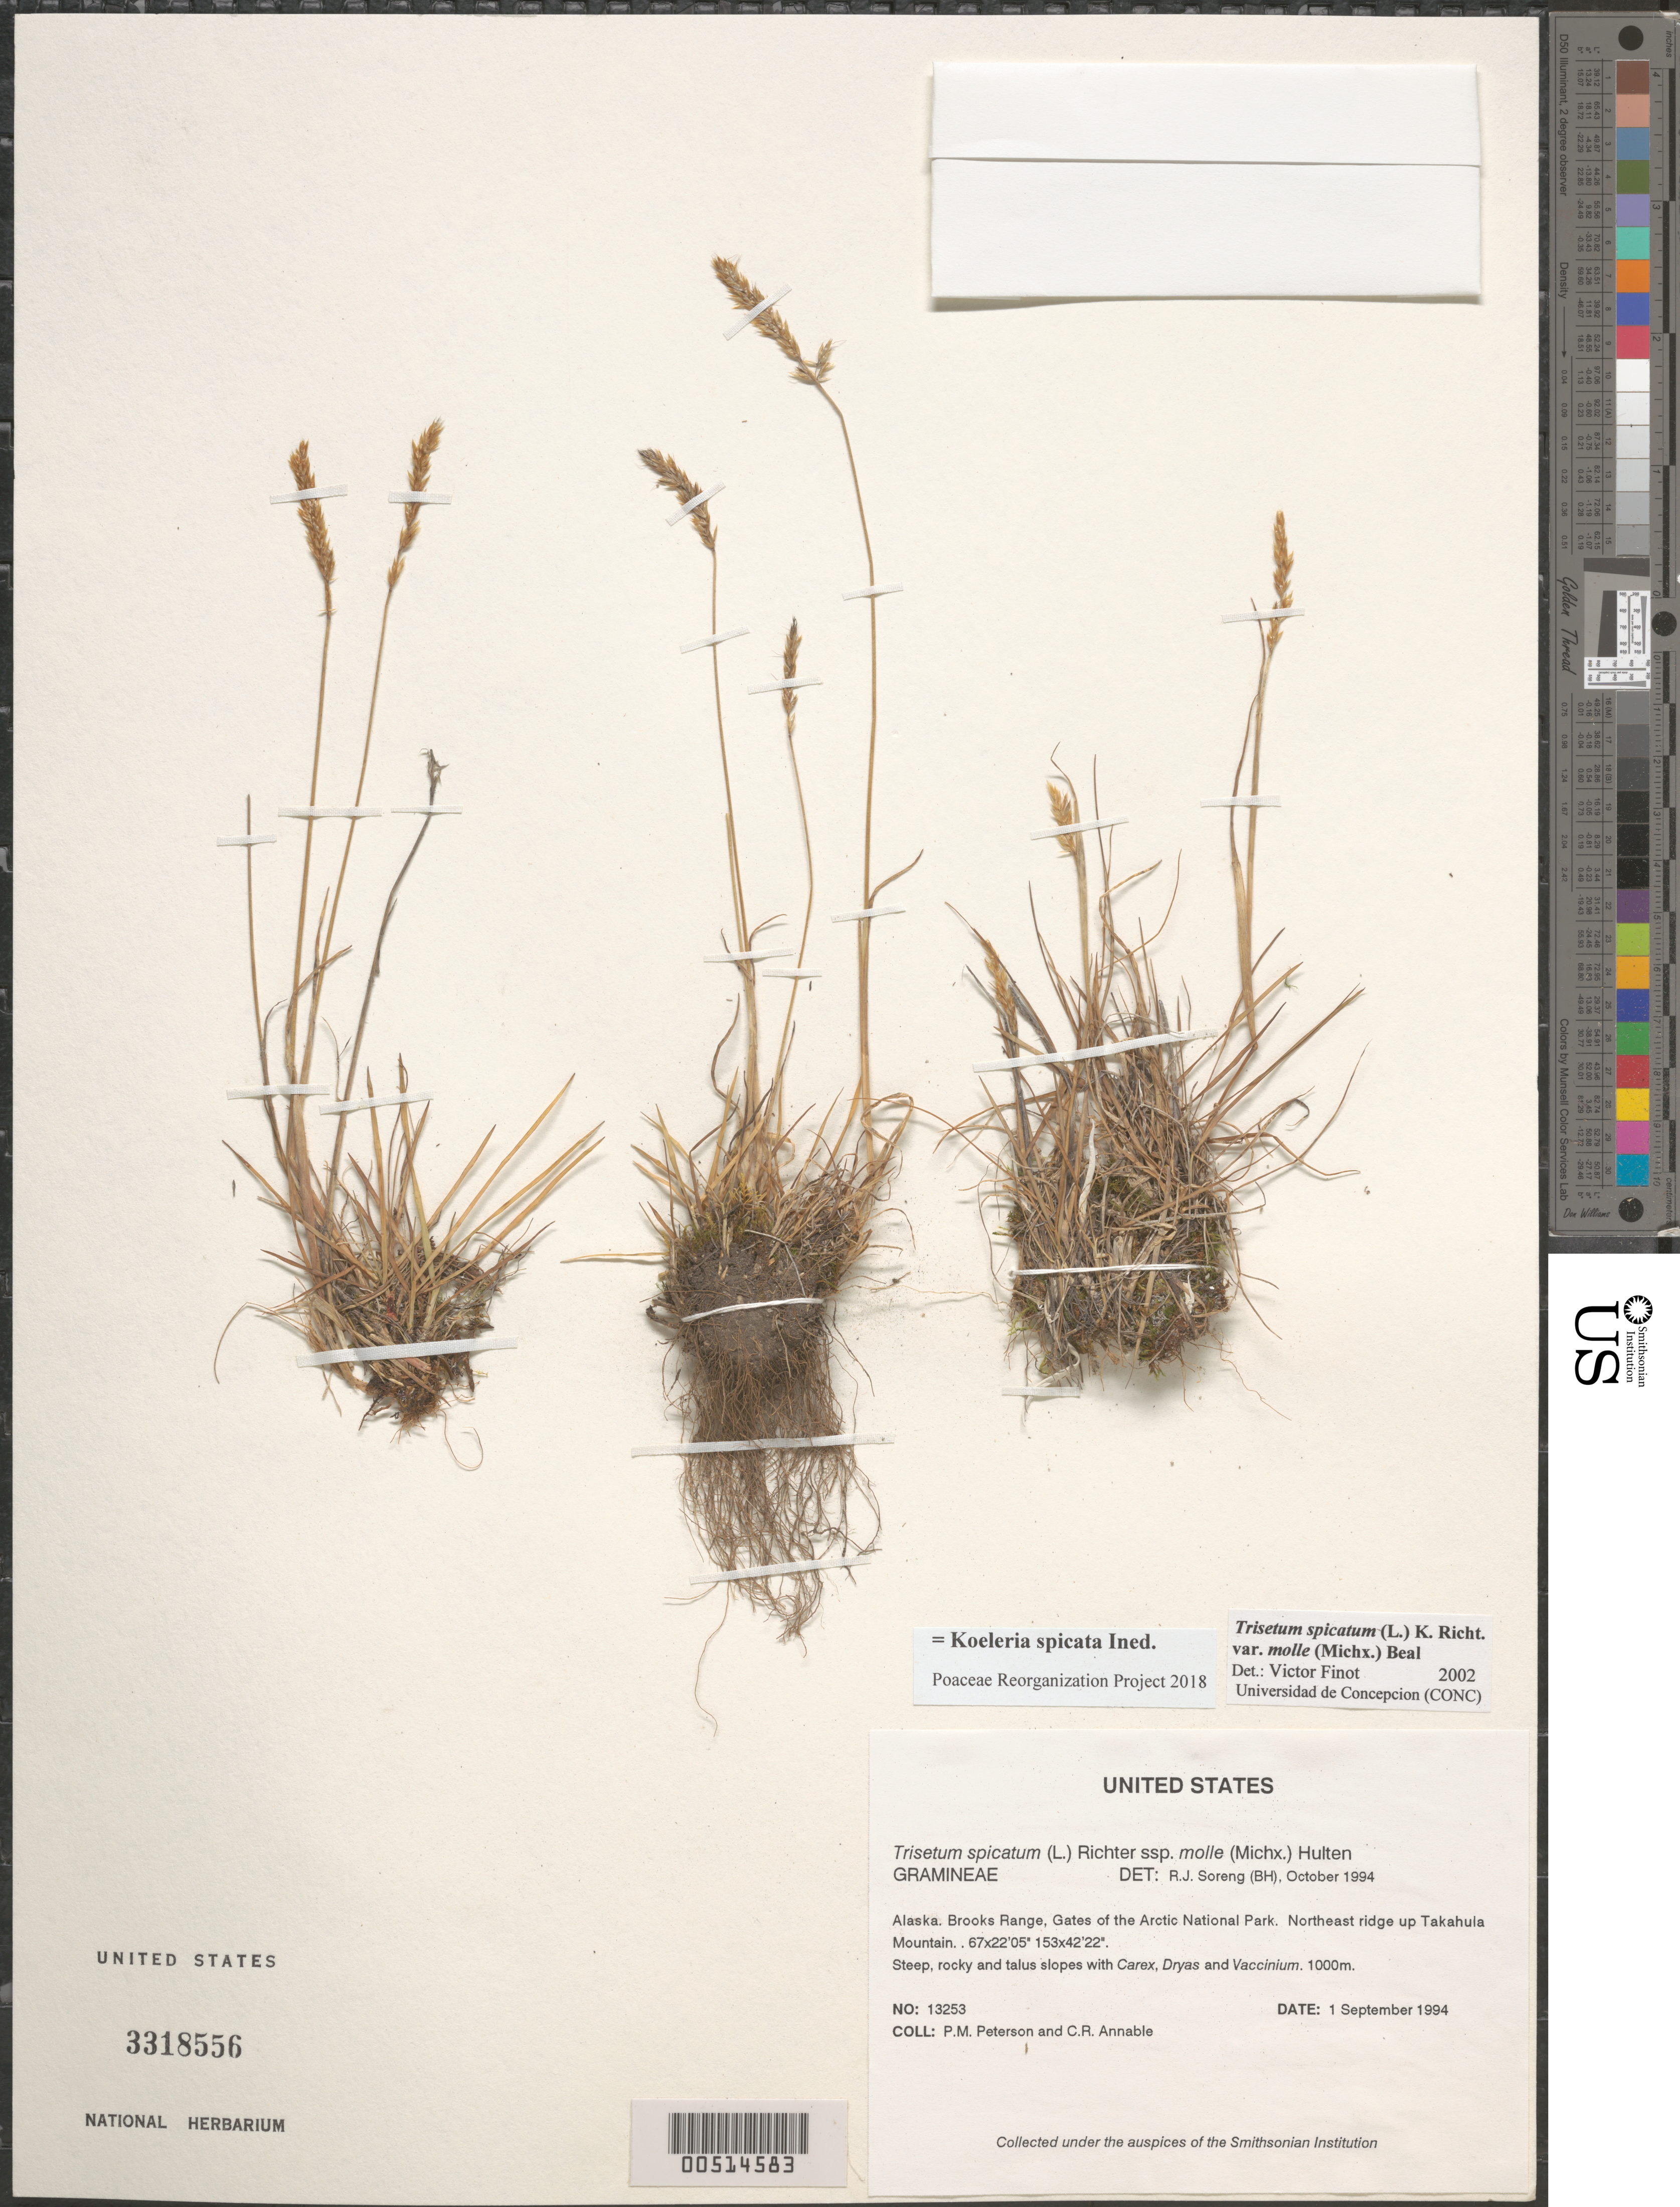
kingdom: Plantae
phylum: Tracheophyta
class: Liliopsida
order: Poales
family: Poaceae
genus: Koeleria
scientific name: Koeleria spicata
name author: (L.) Barberá et al.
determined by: Poaceae Reorganization Project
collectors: P. M. Peterson & C. R. Annable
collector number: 13253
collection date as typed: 01 Sep 1994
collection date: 1994-09-01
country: United States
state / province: Alaska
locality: Brooks Range, Gates of the Arctic National Park. Northeast ridge up Takahula Mountain.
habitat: Steep, rocky and talus slopes with {Carex}, {Dryas} and {Vaccinium}.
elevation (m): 1000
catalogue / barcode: US 3318556